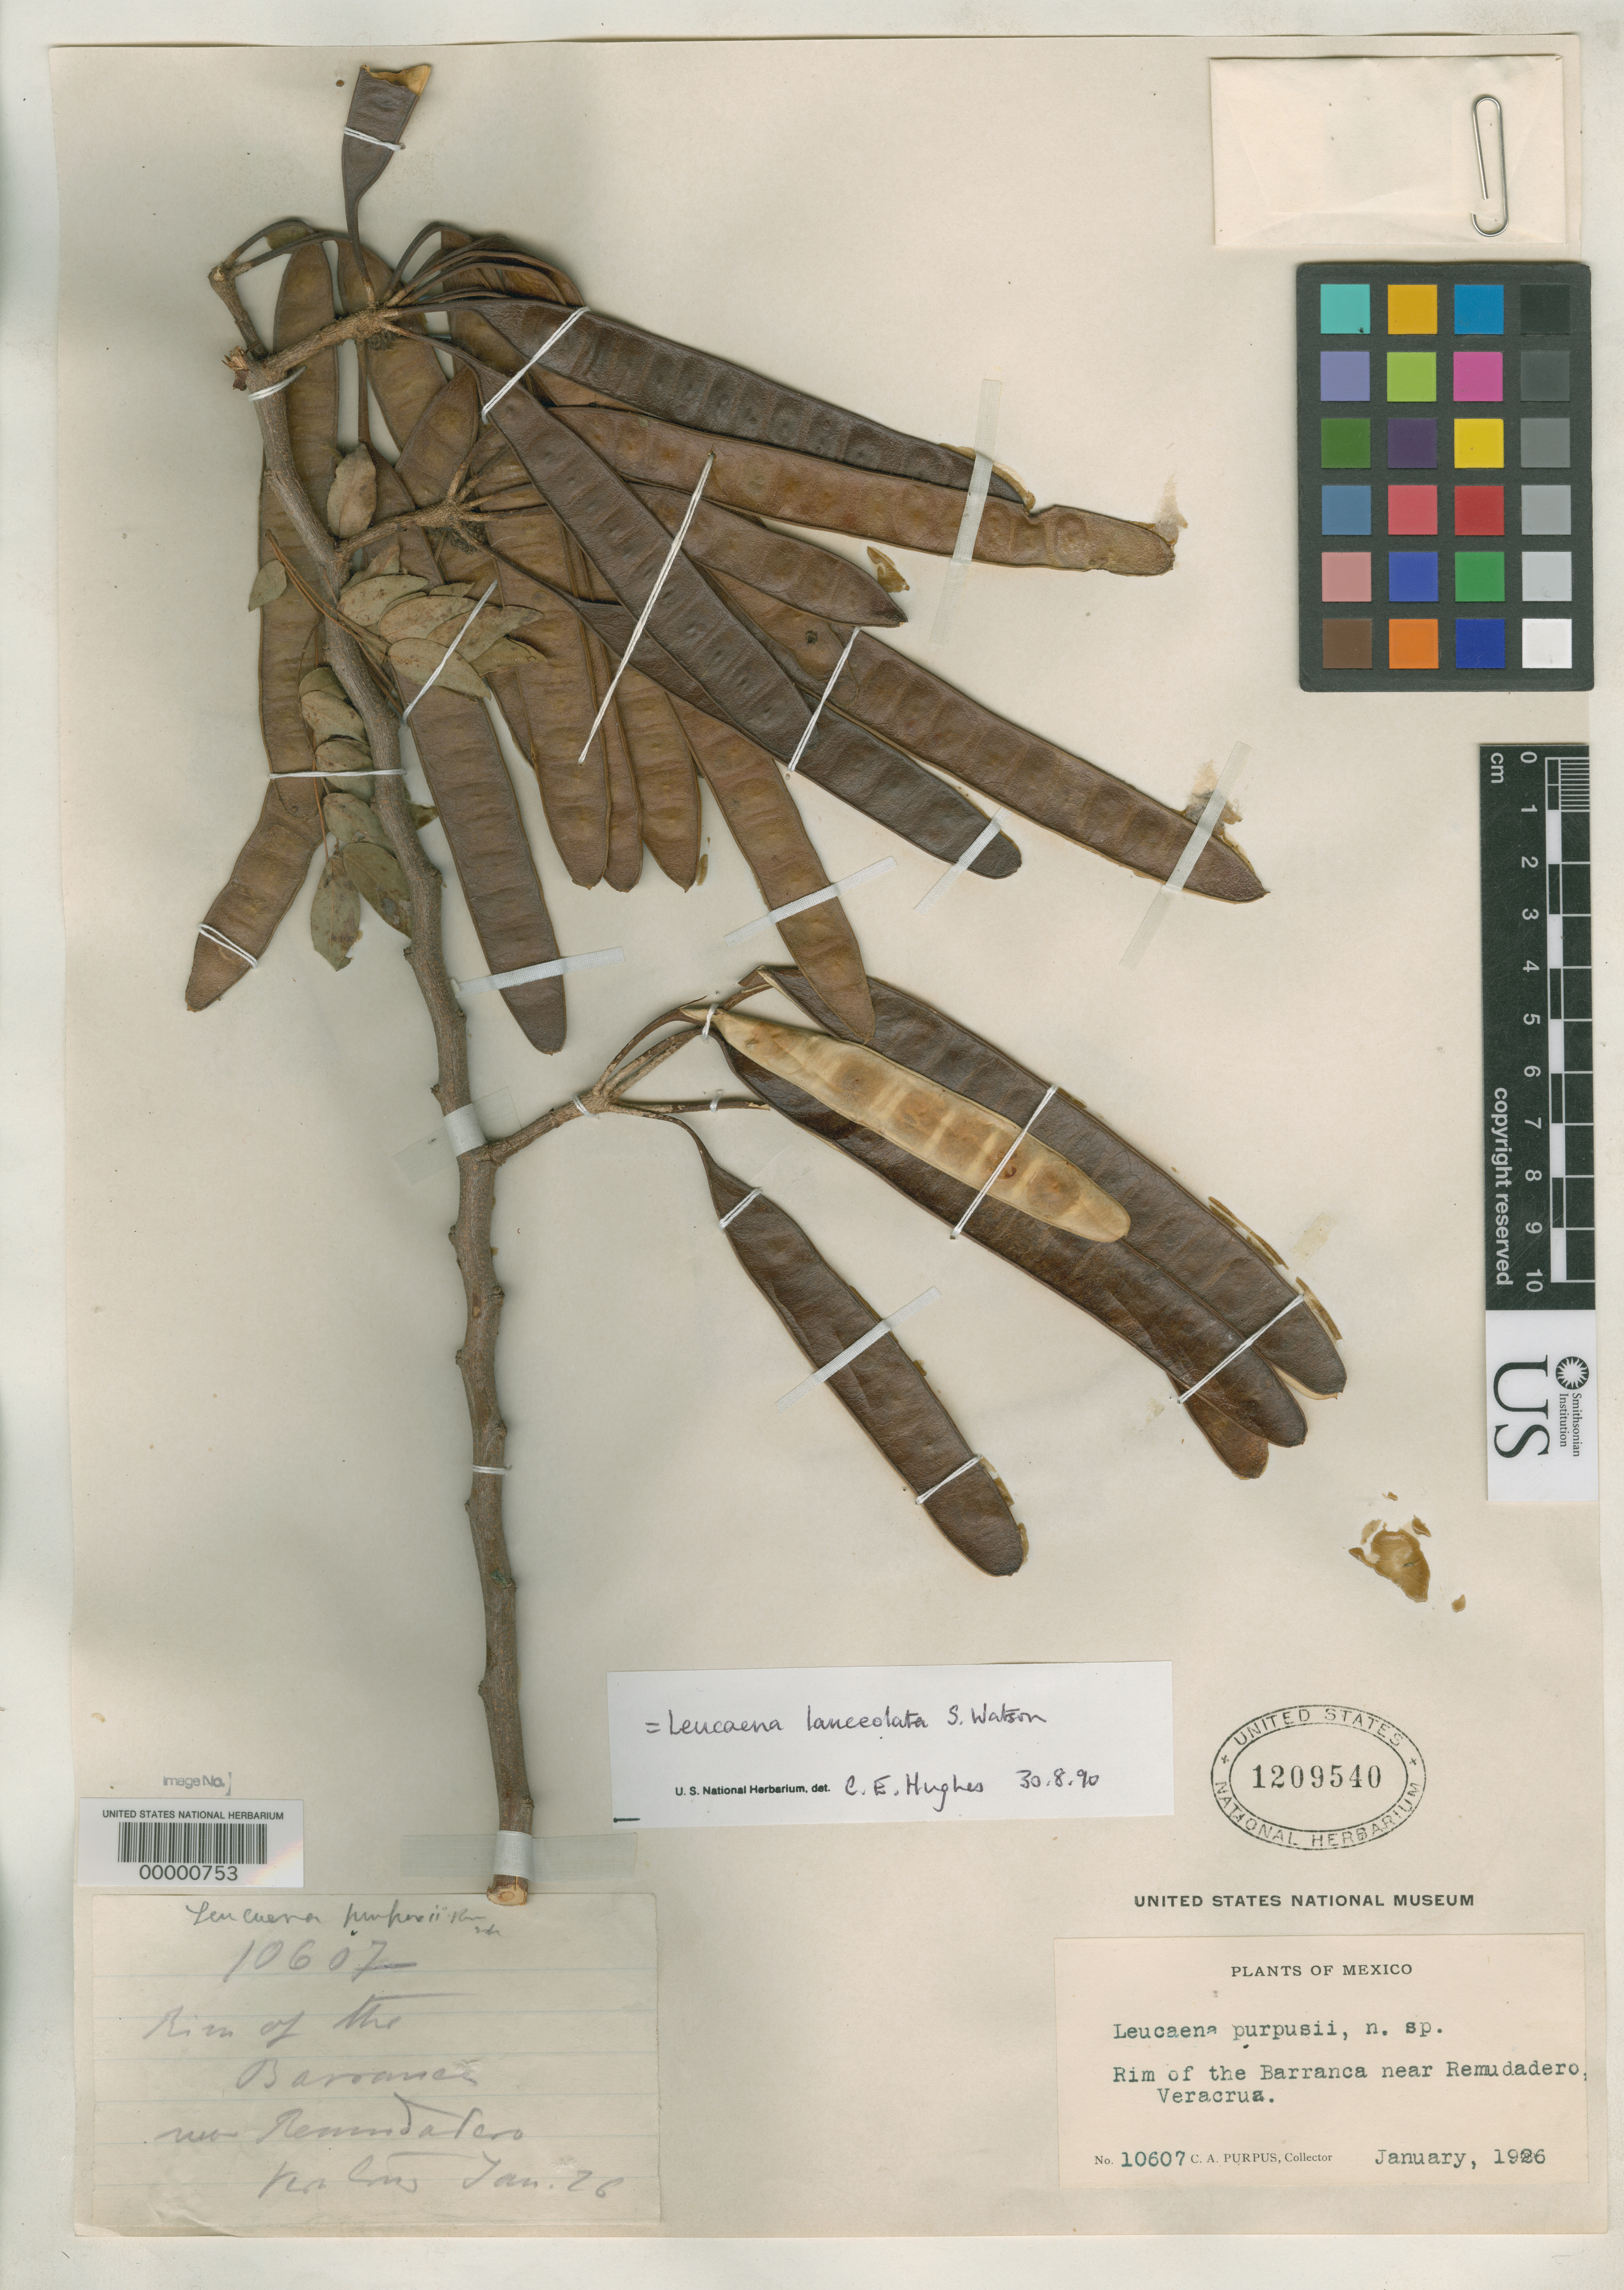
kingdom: Plantae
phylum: Tracheophyta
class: Magnoliopsida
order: Fabales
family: Fabaceae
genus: Leucaena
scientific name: Leucaena purpusii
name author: Britton & Rose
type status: Type Collection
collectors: C. A. Purpus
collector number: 10607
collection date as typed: Jan 1926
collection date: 1926-01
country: Mexico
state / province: Veracruz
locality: Rim of Barranca near Remudadero.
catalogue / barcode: US 1209540